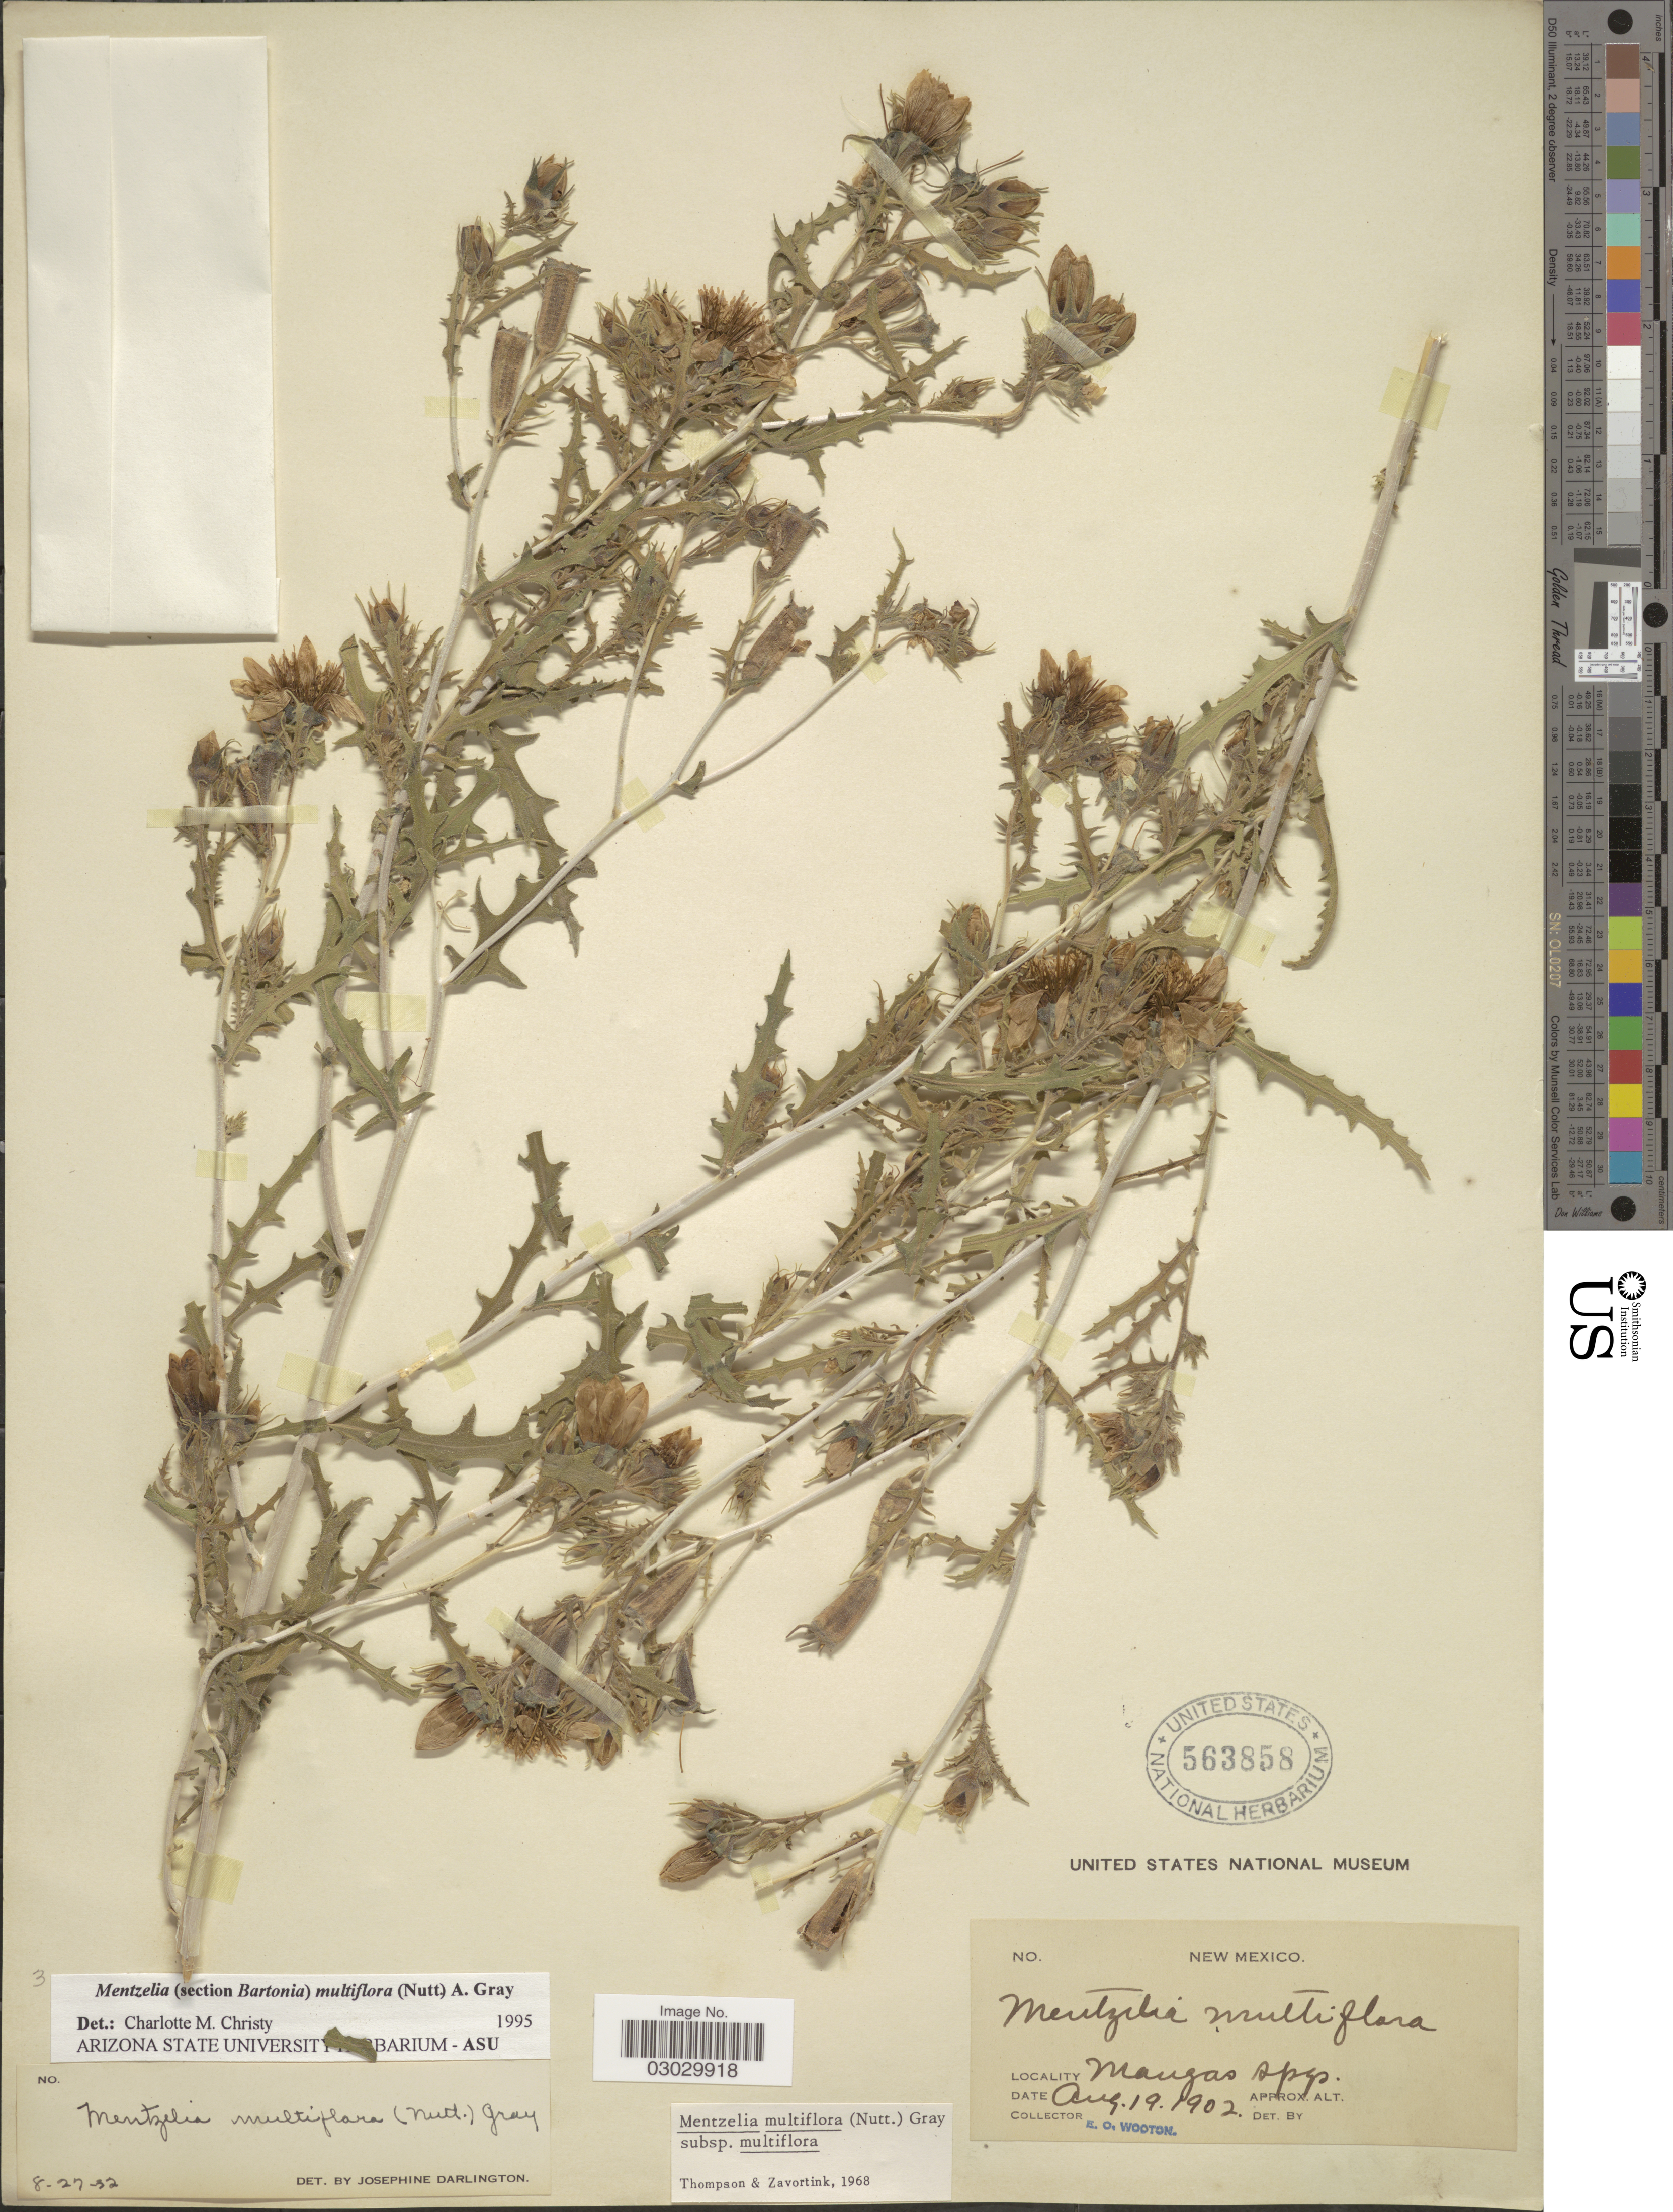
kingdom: Plantae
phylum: Tracheophyta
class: Magnoliopsida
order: Cornales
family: Loasaceae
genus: Mentzelia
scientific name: Mentzelia multiflora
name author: (Nutt.) A. Gray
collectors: E. O. Wooton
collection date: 1902-08-19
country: United States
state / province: New Mexico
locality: Mangas Spgs.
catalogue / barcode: US 563858